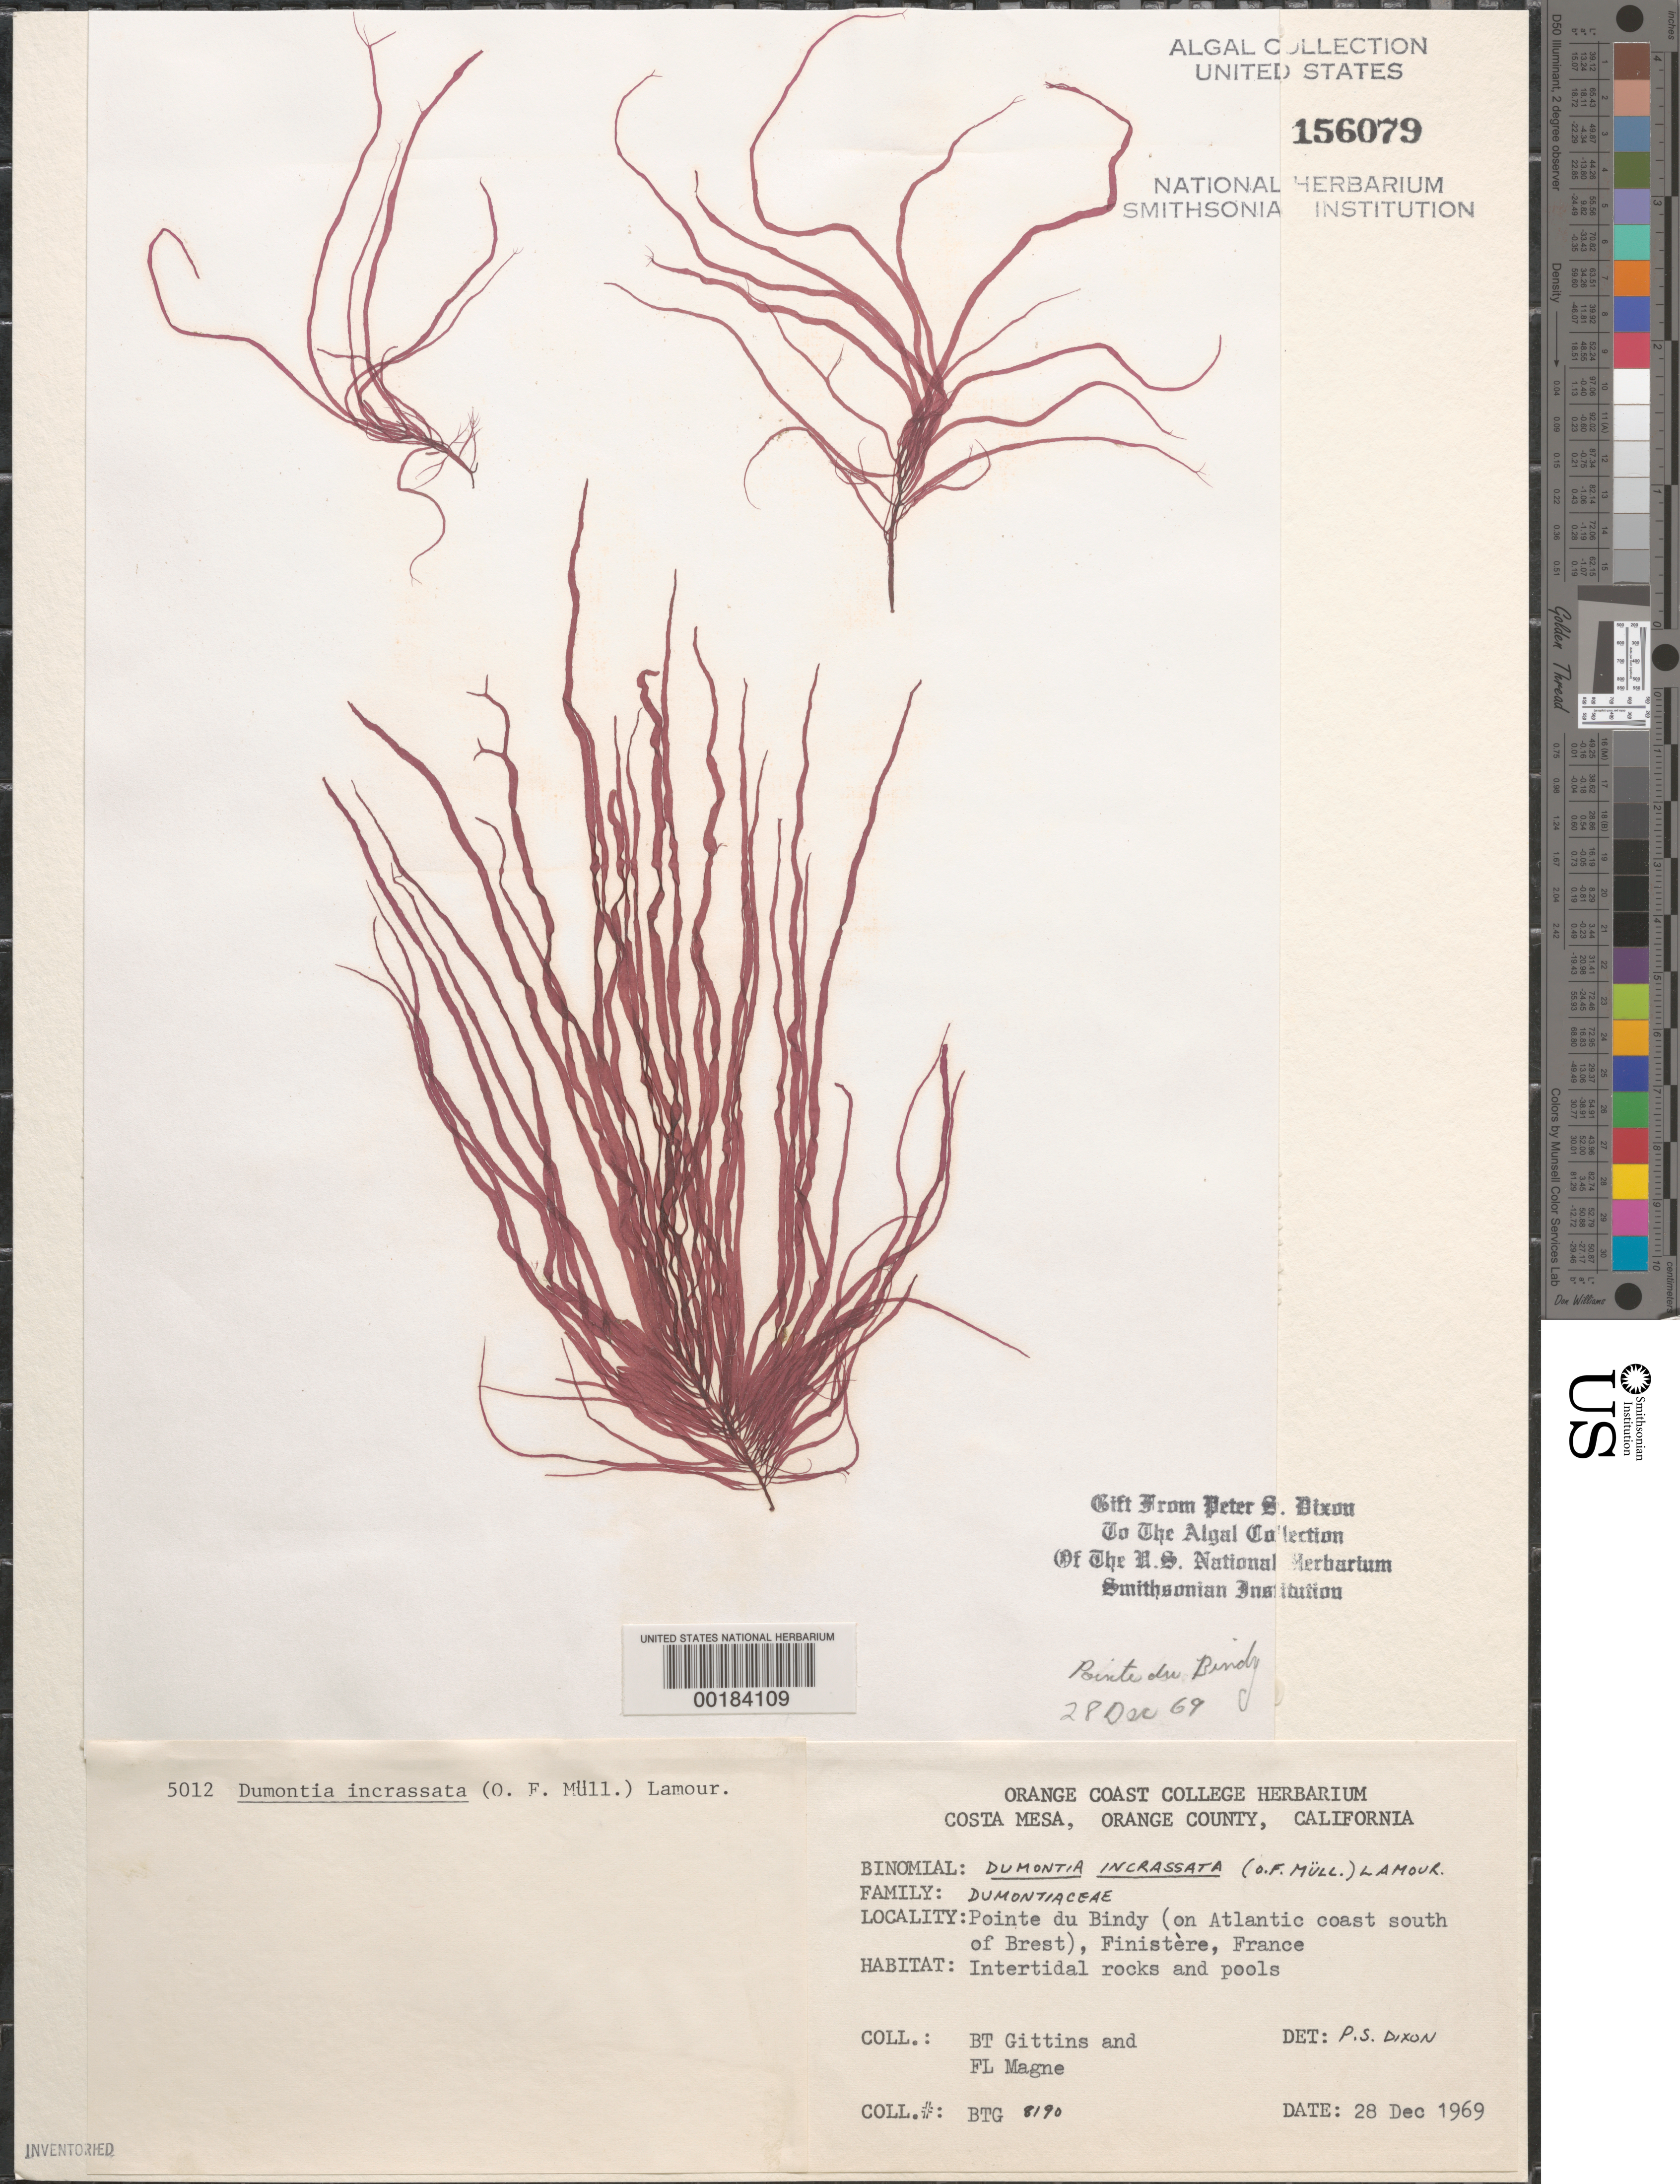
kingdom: Plantae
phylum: Rhodophyta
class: Florideophyceae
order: Gigartinales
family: Dumontiaceae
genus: Dumontia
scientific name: Dumontia contorta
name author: (S.G. Gmel.) Rupr.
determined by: Algae name updating Project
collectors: B. Gittins & F. Magne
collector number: BTG 8190 & PSD 5012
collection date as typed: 28 Dec 1969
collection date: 1969-12-28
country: France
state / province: Bretagne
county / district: Finistère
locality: Pointe du Binde (Pointe de Bindy)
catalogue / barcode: US 156079